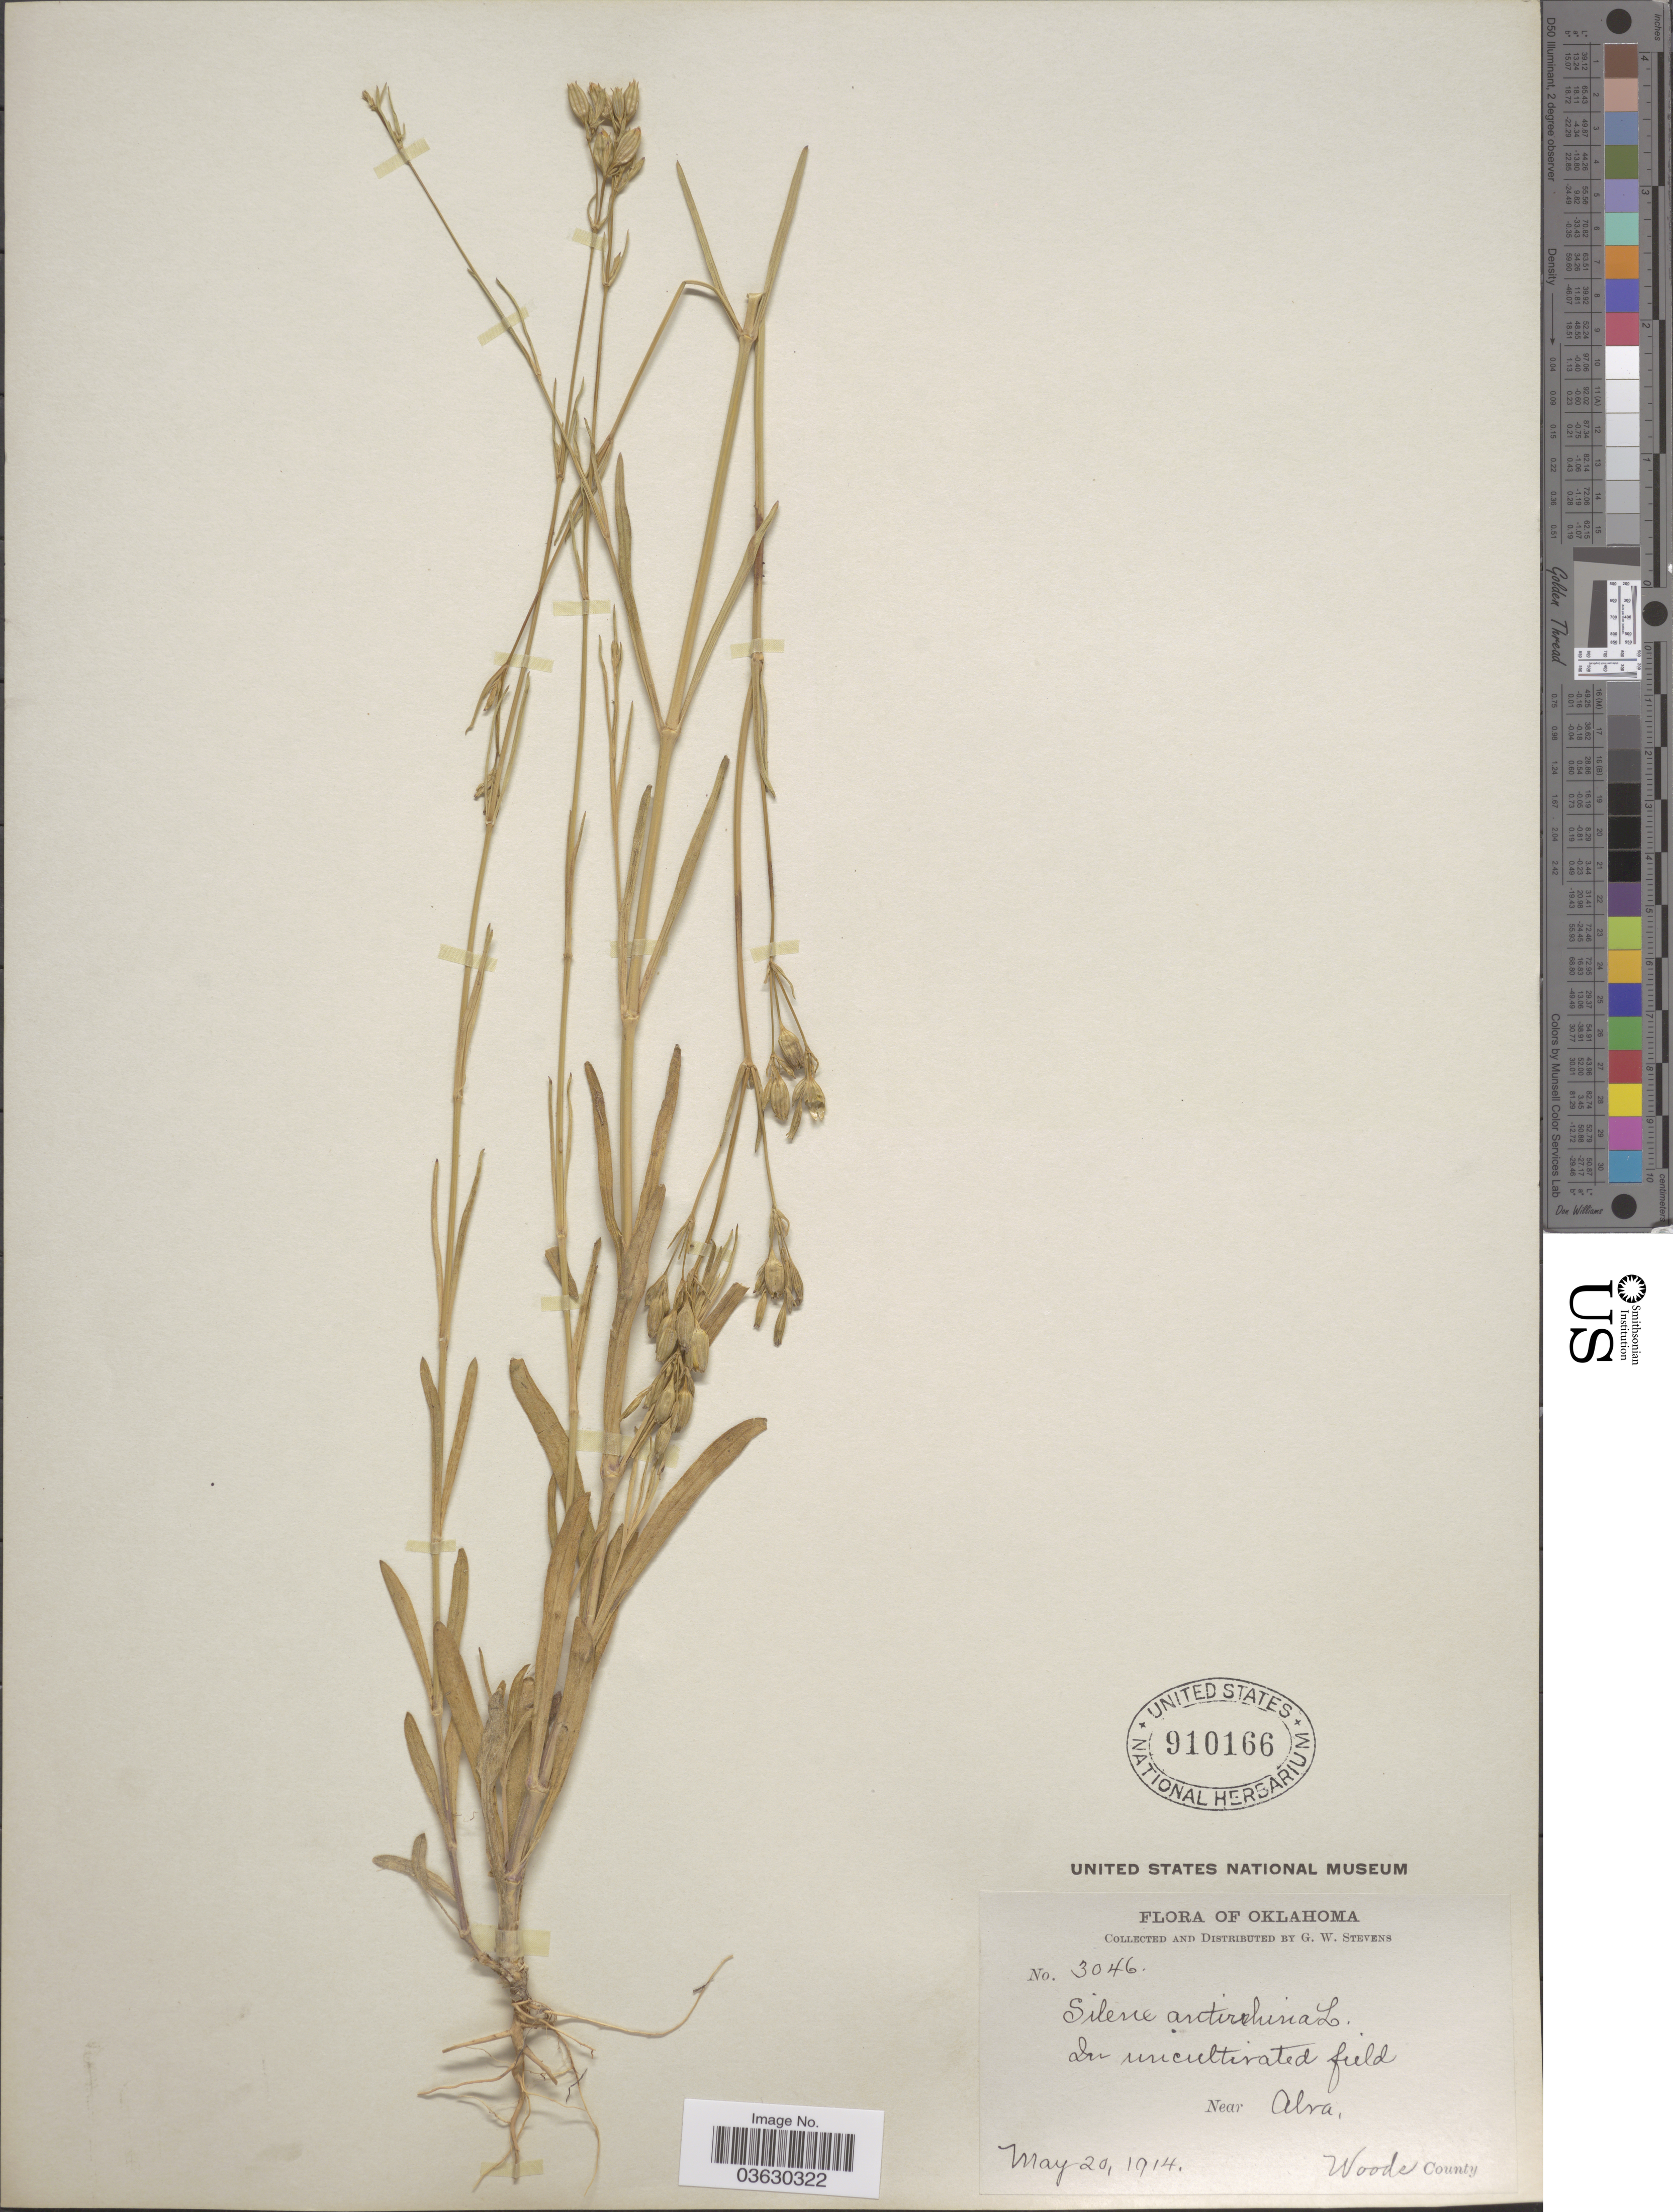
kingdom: Plantae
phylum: Tracheophyta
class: Magnoliopsida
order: Caryophyllales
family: Caryophyllaceae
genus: Silene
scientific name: Silene antirrhina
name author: L.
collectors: G. W. Stevens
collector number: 3046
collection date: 1914-05-20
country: United States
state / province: Oklahoma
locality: Near Alva. Woods County.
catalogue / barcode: US 910166